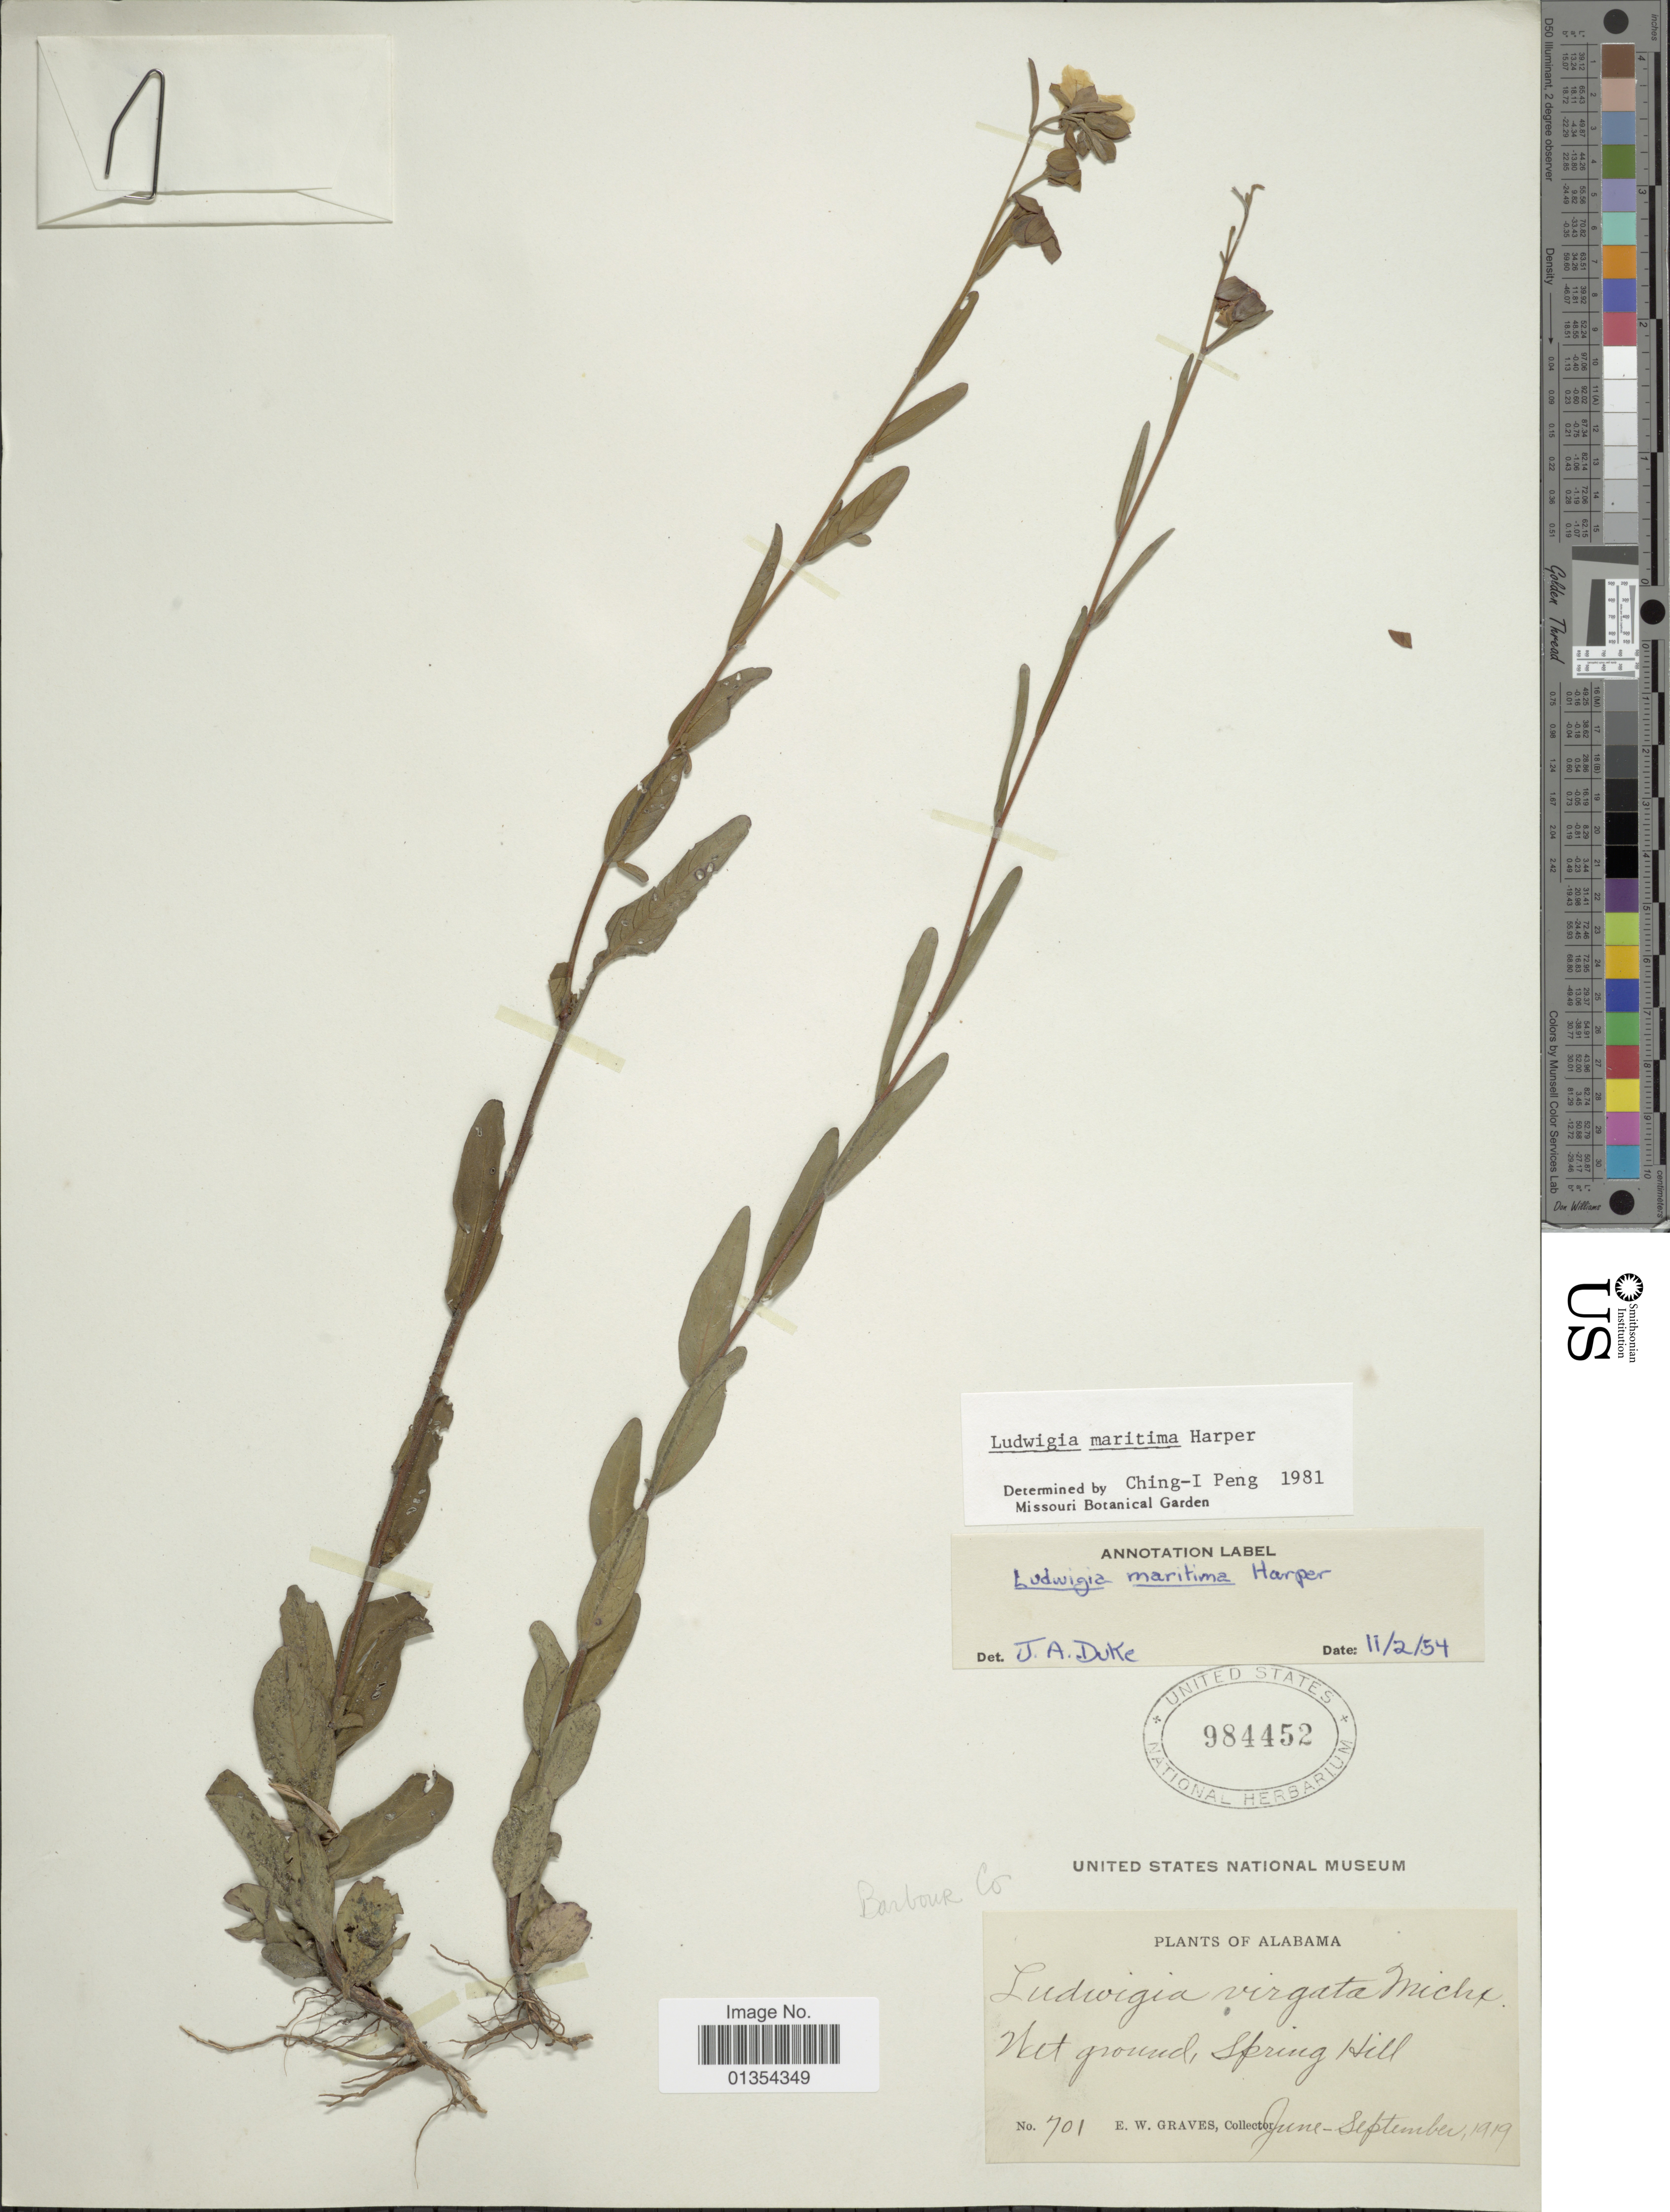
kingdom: Plantae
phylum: Tracheophyta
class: Magnoliopsida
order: Myrtales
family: Onagraceae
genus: Ludwigia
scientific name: Ludwigia maritima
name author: R.M. Harper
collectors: E. Graves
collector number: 701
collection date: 1919-06/1919-09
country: United States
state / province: Alabama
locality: Spring Hill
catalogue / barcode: US 984452